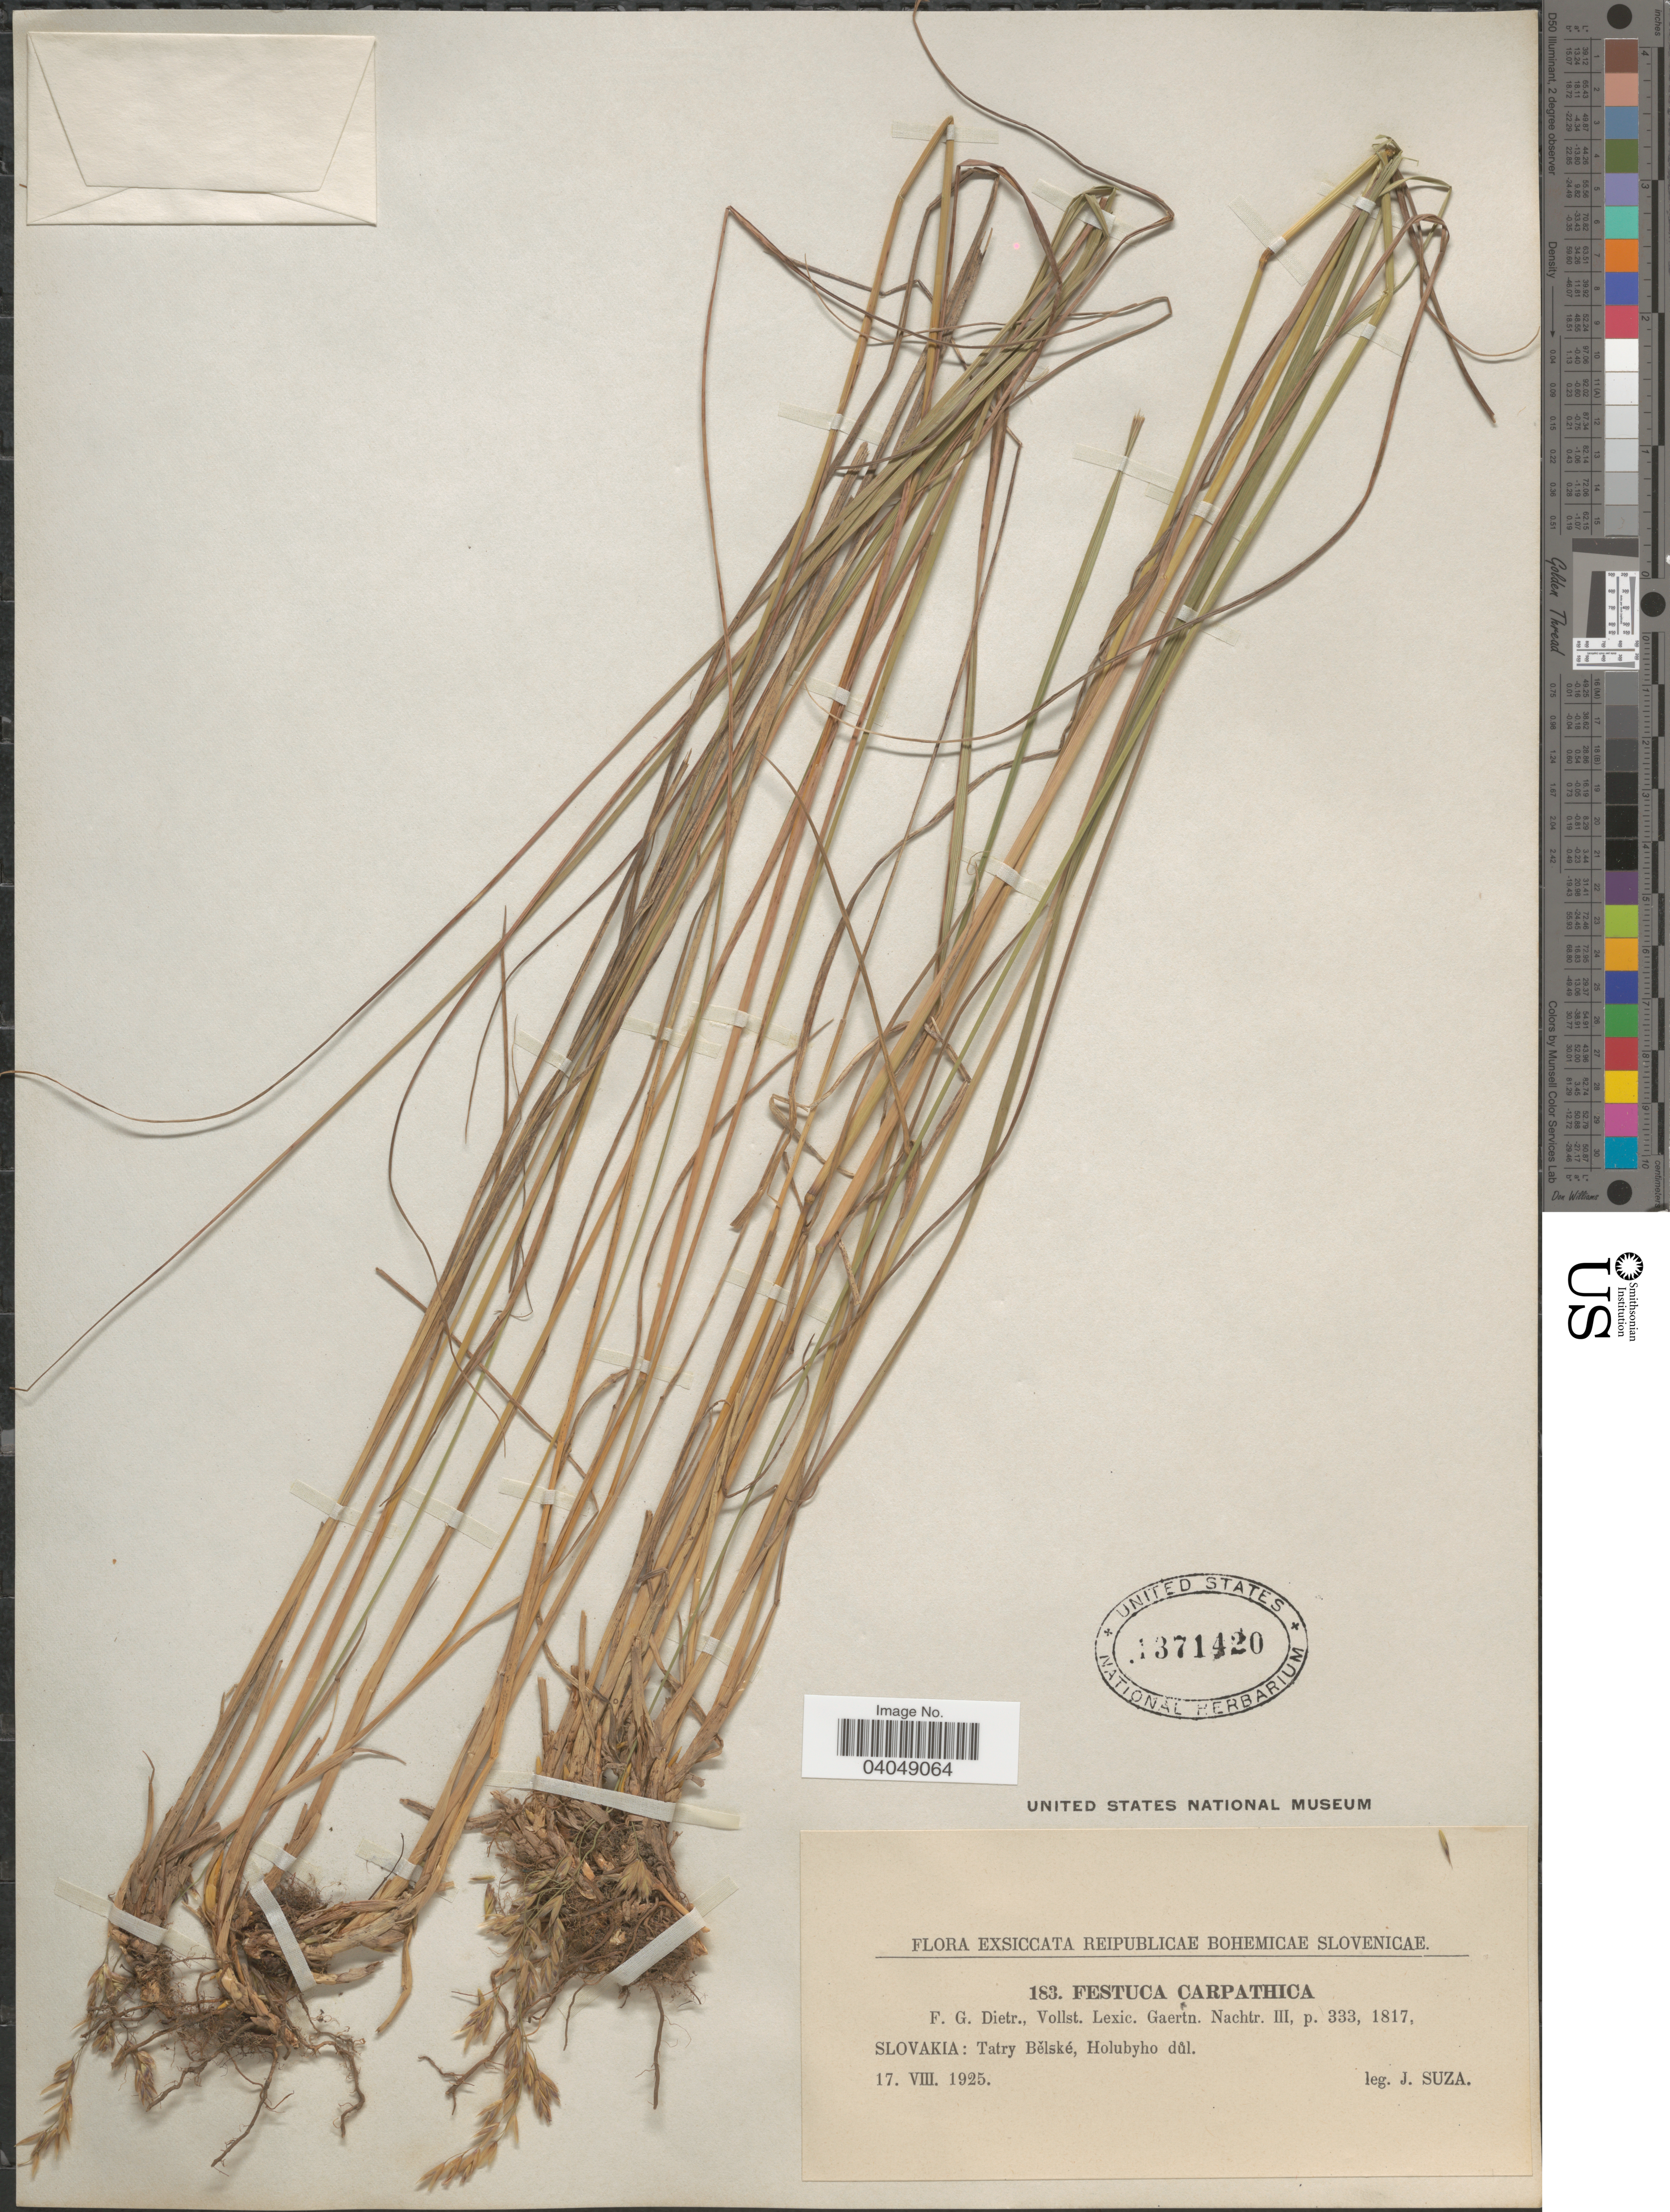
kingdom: Plantae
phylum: Tracheophyta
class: Liliopsida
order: Poales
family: Poaceae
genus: Festuca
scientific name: Festuca carpatica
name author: F. Dietr.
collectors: J. Suza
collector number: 183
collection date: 1925-08-17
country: Slovakia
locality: Reipublicae Bohemicae Slovenicae. Slovakia: Tatry Bĕlské, Holubyho dul.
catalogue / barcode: US 4371420